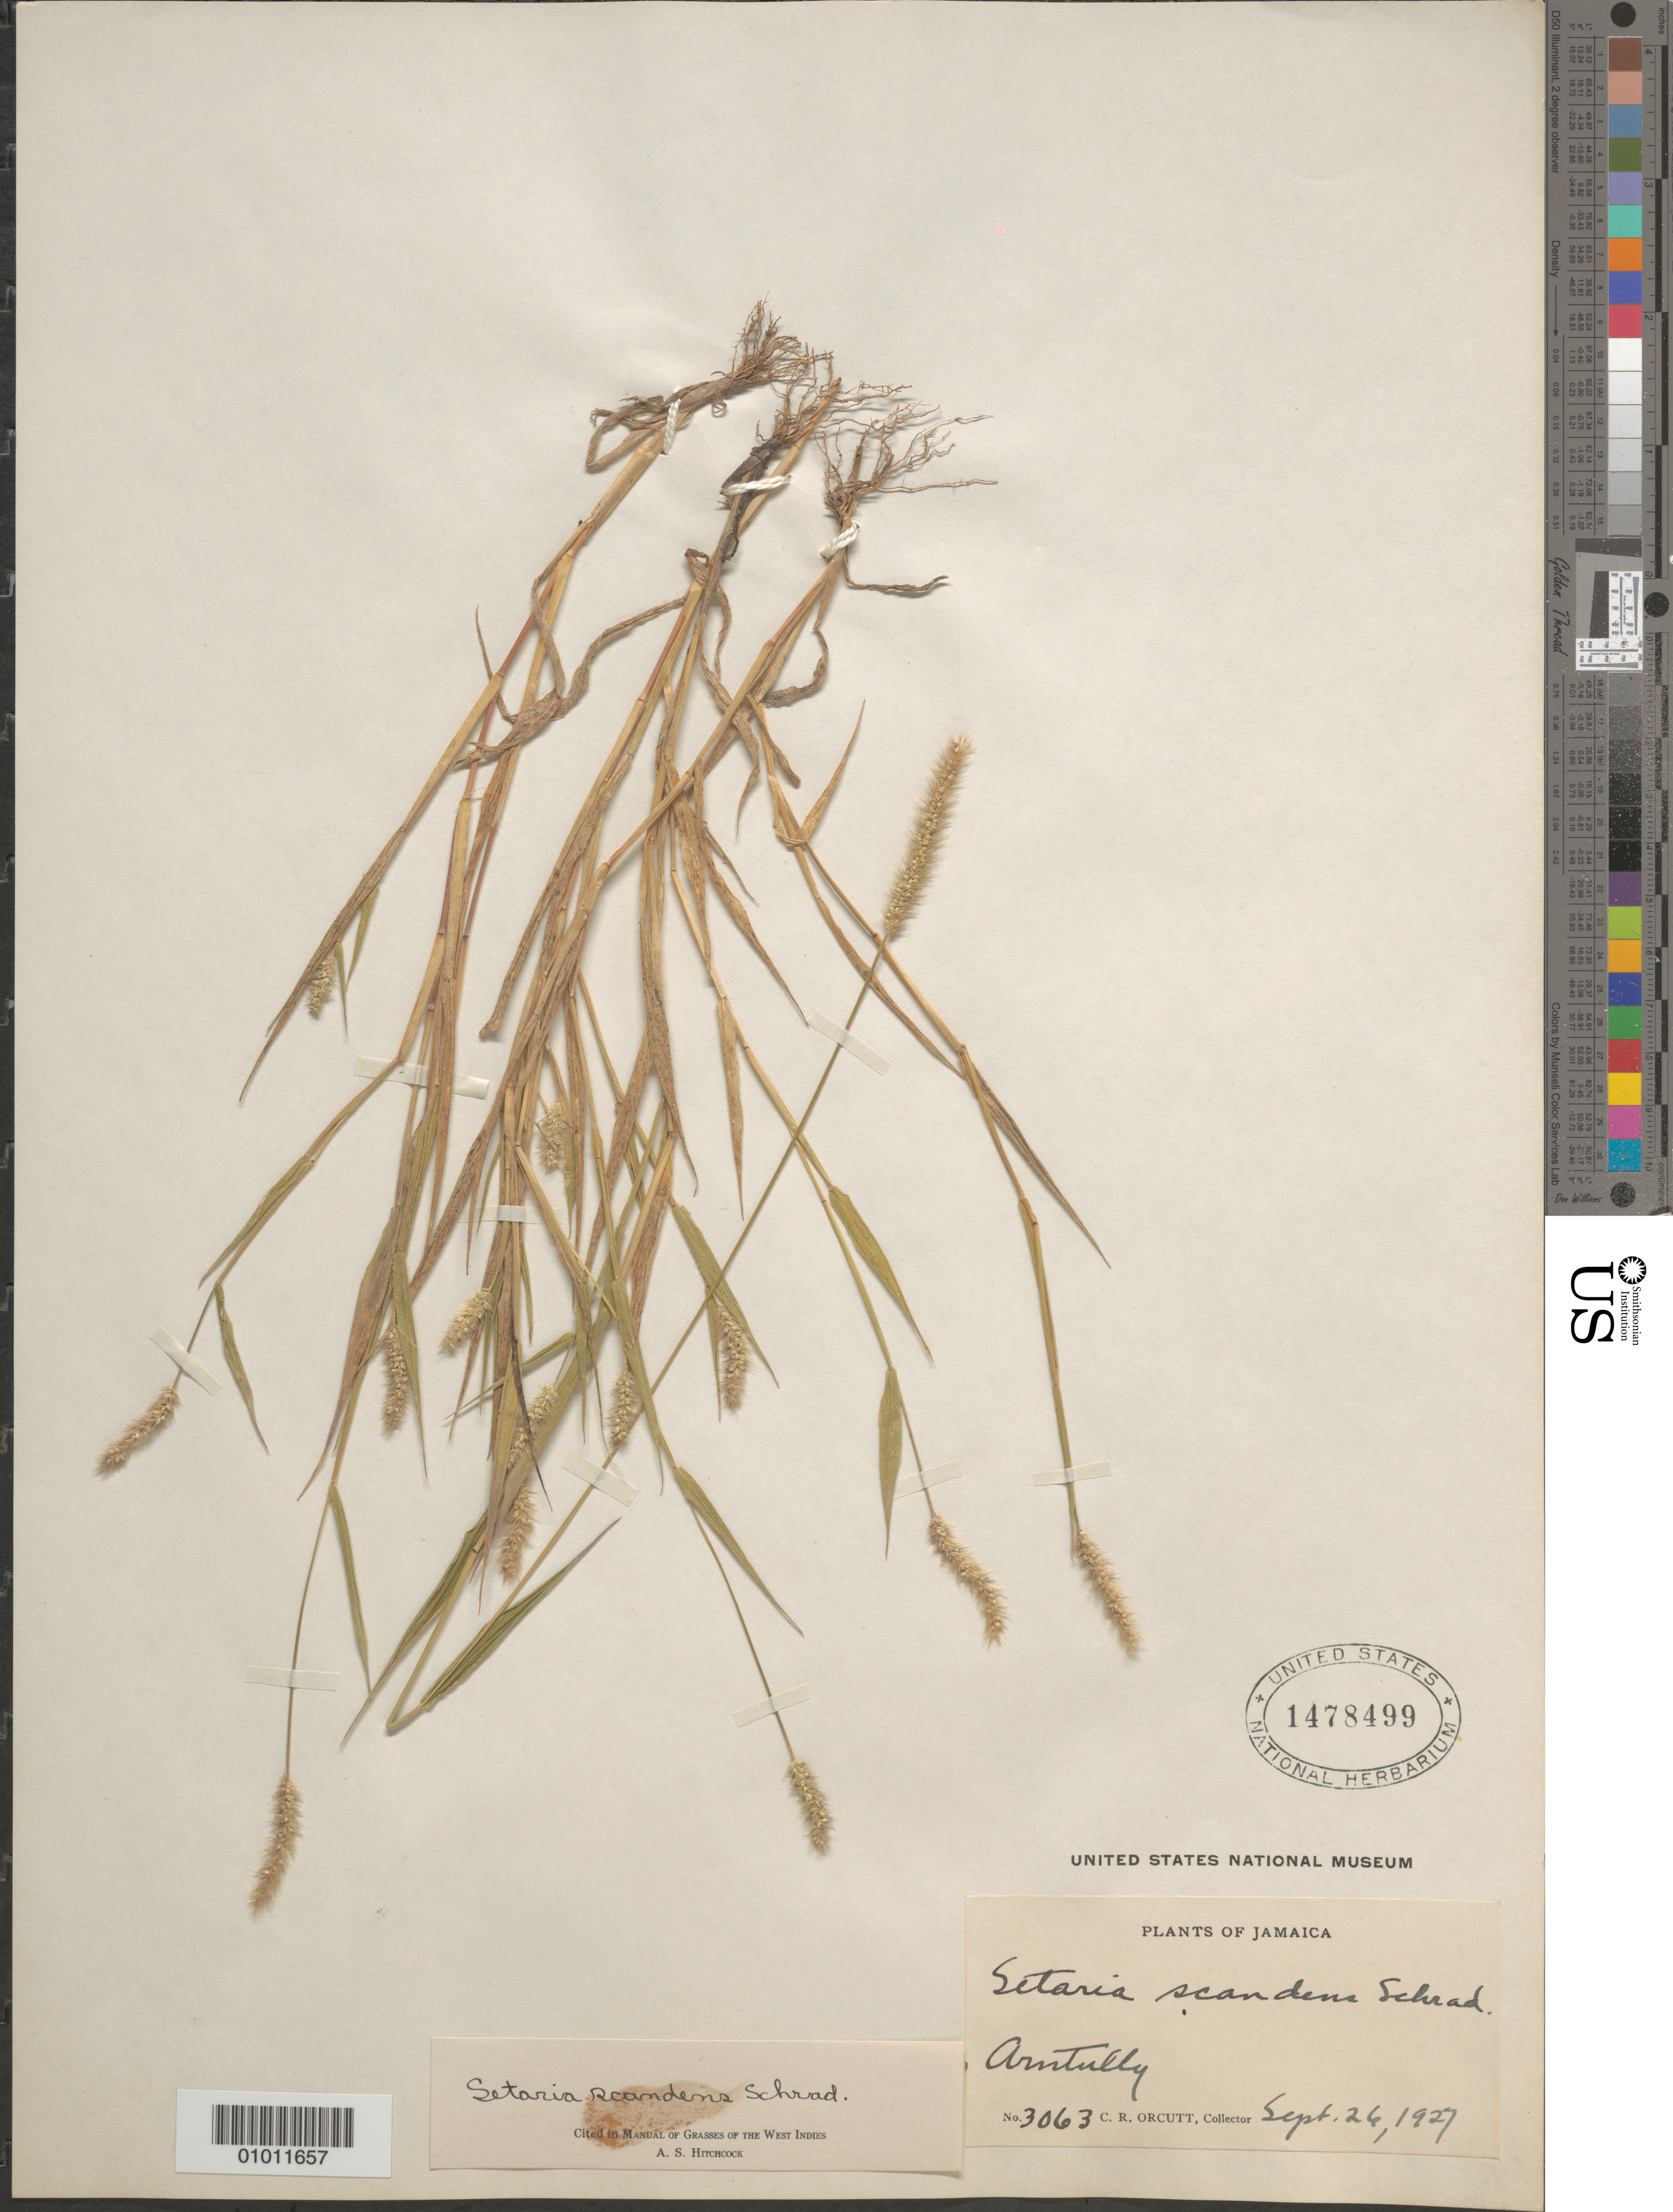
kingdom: Plantae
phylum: Tracheophyta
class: Liliopsida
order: Poales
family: Poaceae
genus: Setaria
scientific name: Setaria scandens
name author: Schrad.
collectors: C. R. Orcutt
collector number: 3063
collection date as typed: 26 Sep 1927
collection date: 1927-09-26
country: Jamaica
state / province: Saint Thomas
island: Jamaica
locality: Arntully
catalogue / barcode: US 1478499